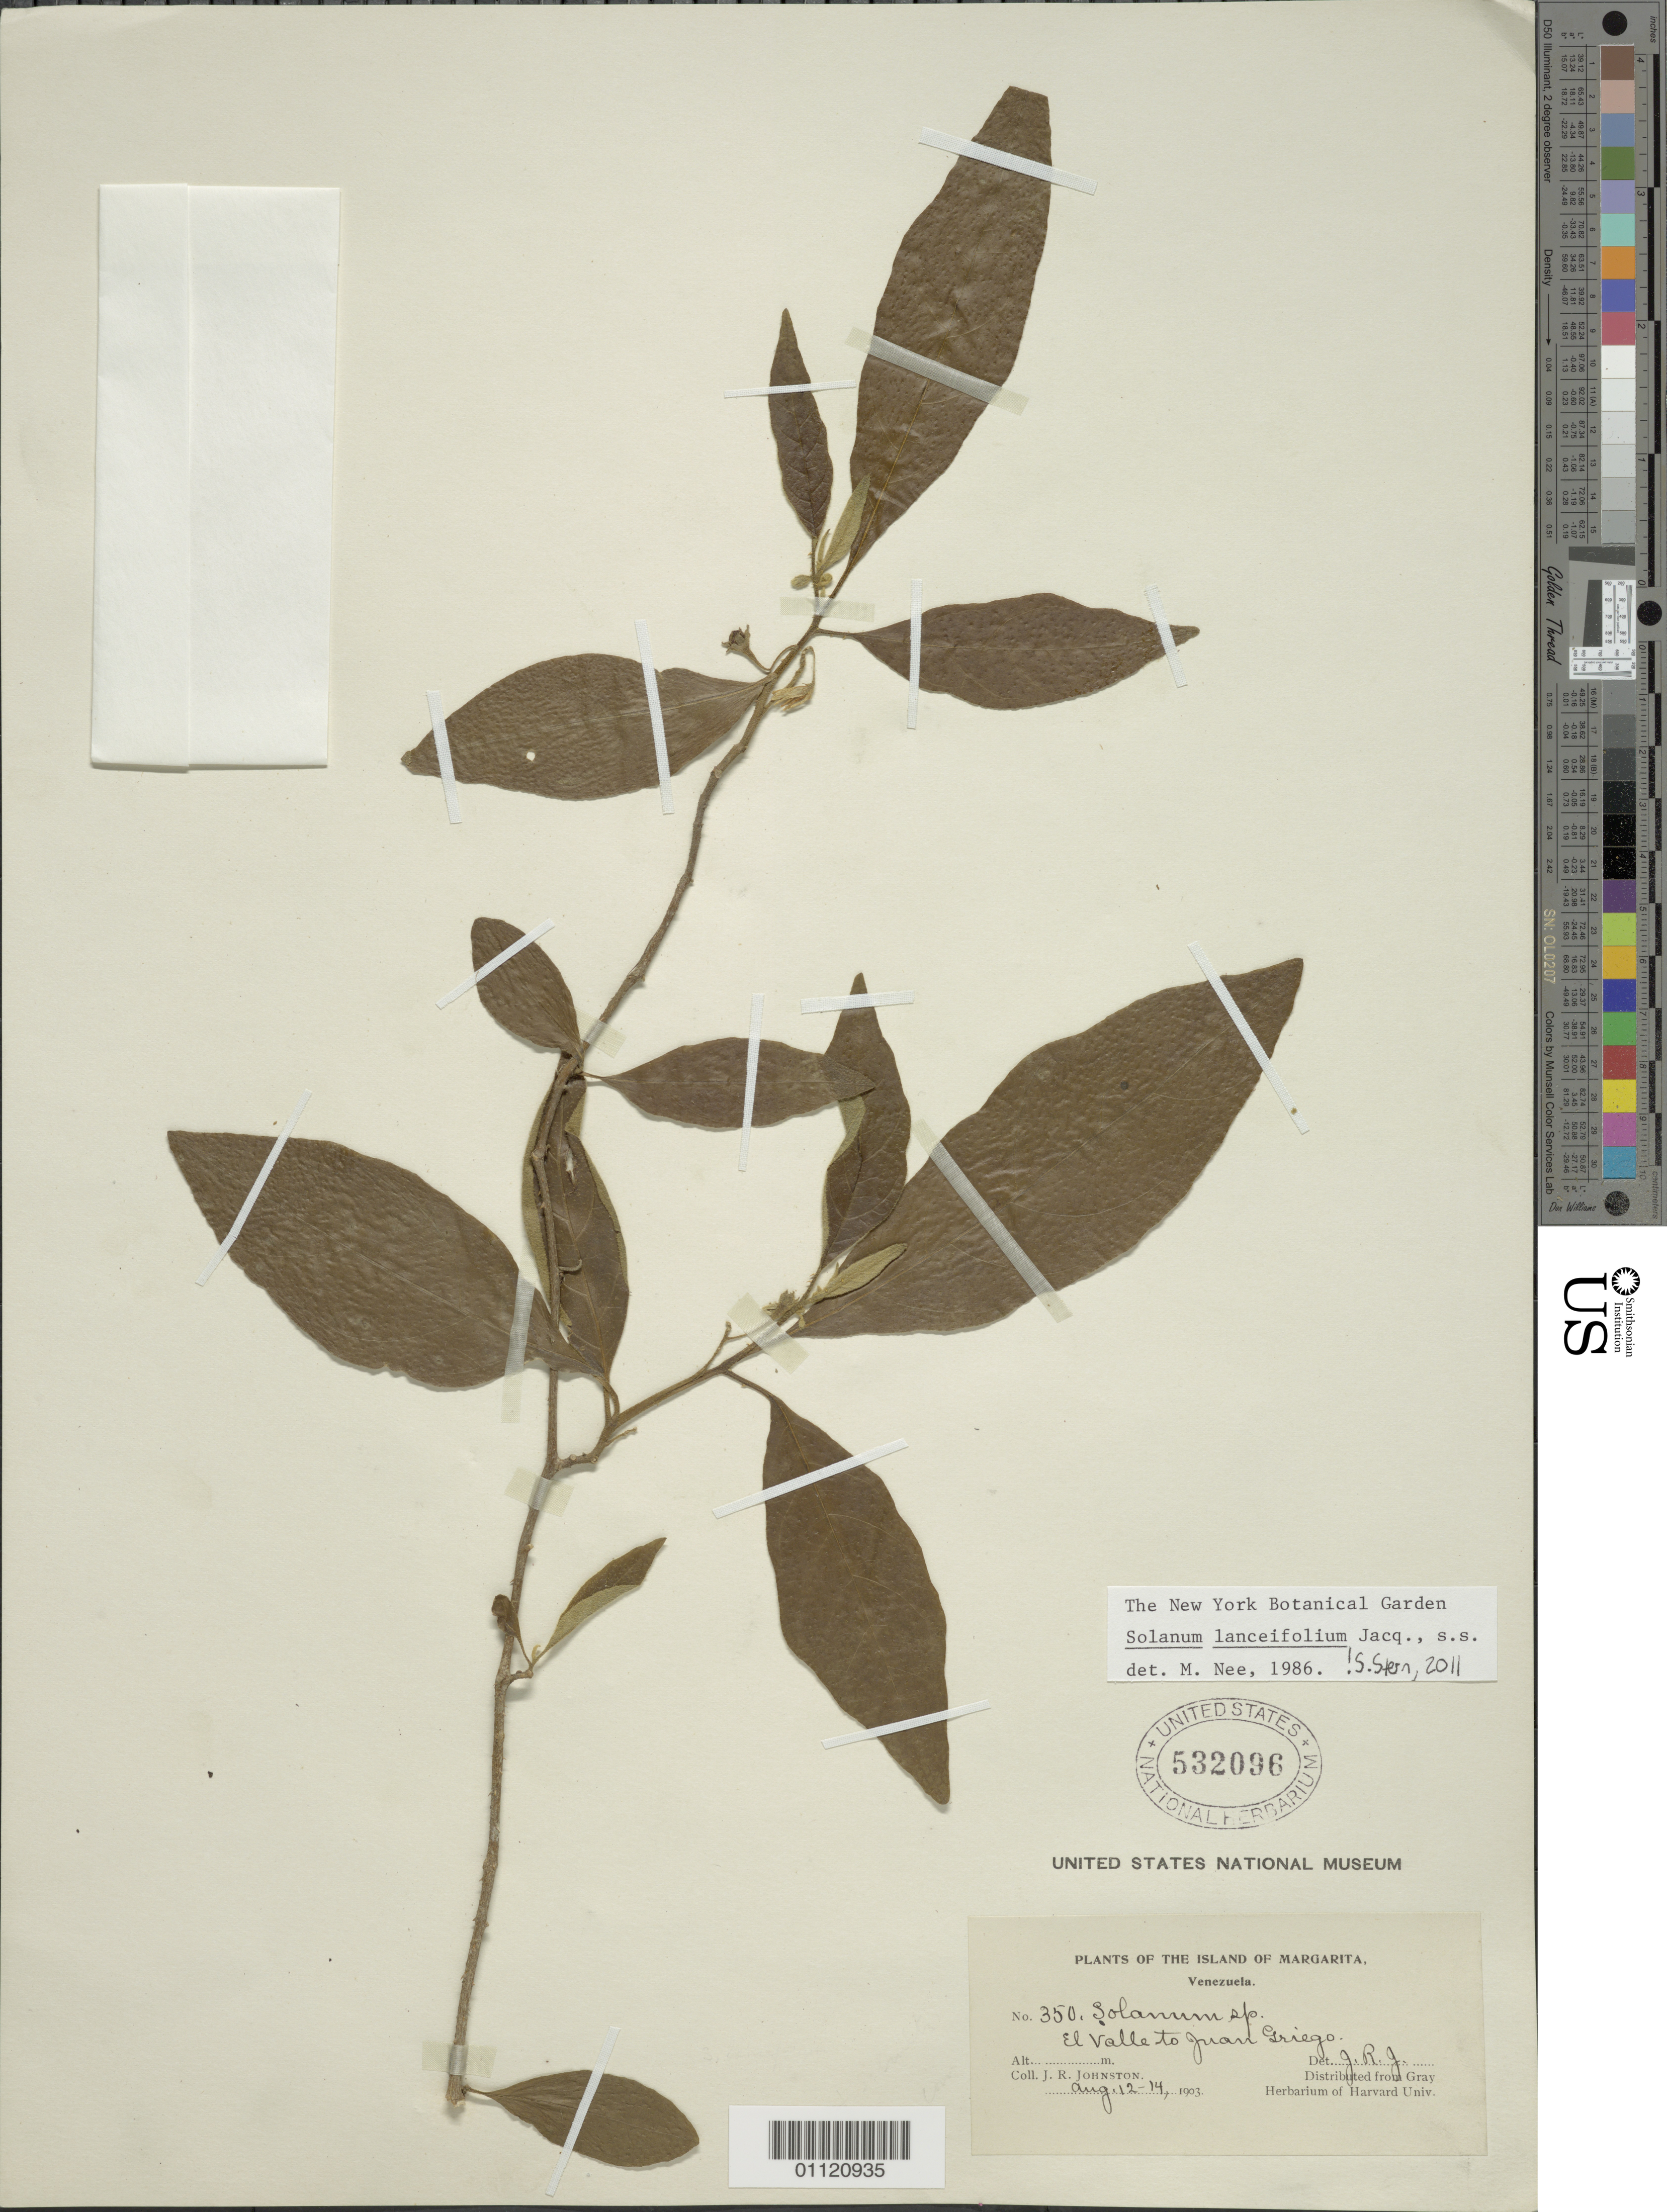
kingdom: Plantae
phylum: Tracheophyta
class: Magnoliopsida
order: Solanales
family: Solanaceae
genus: Solanum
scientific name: Solanum lanceifolium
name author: Jacq.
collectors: J. Johnston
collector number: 350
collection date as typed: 12 Aug 1903 to 14 Aug 1903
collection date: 1903-08-12/1903-08-14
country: Venezuela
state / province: Nueva Esparta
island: Margarita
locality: El Valle to Juan Griego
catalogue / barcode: US 532096